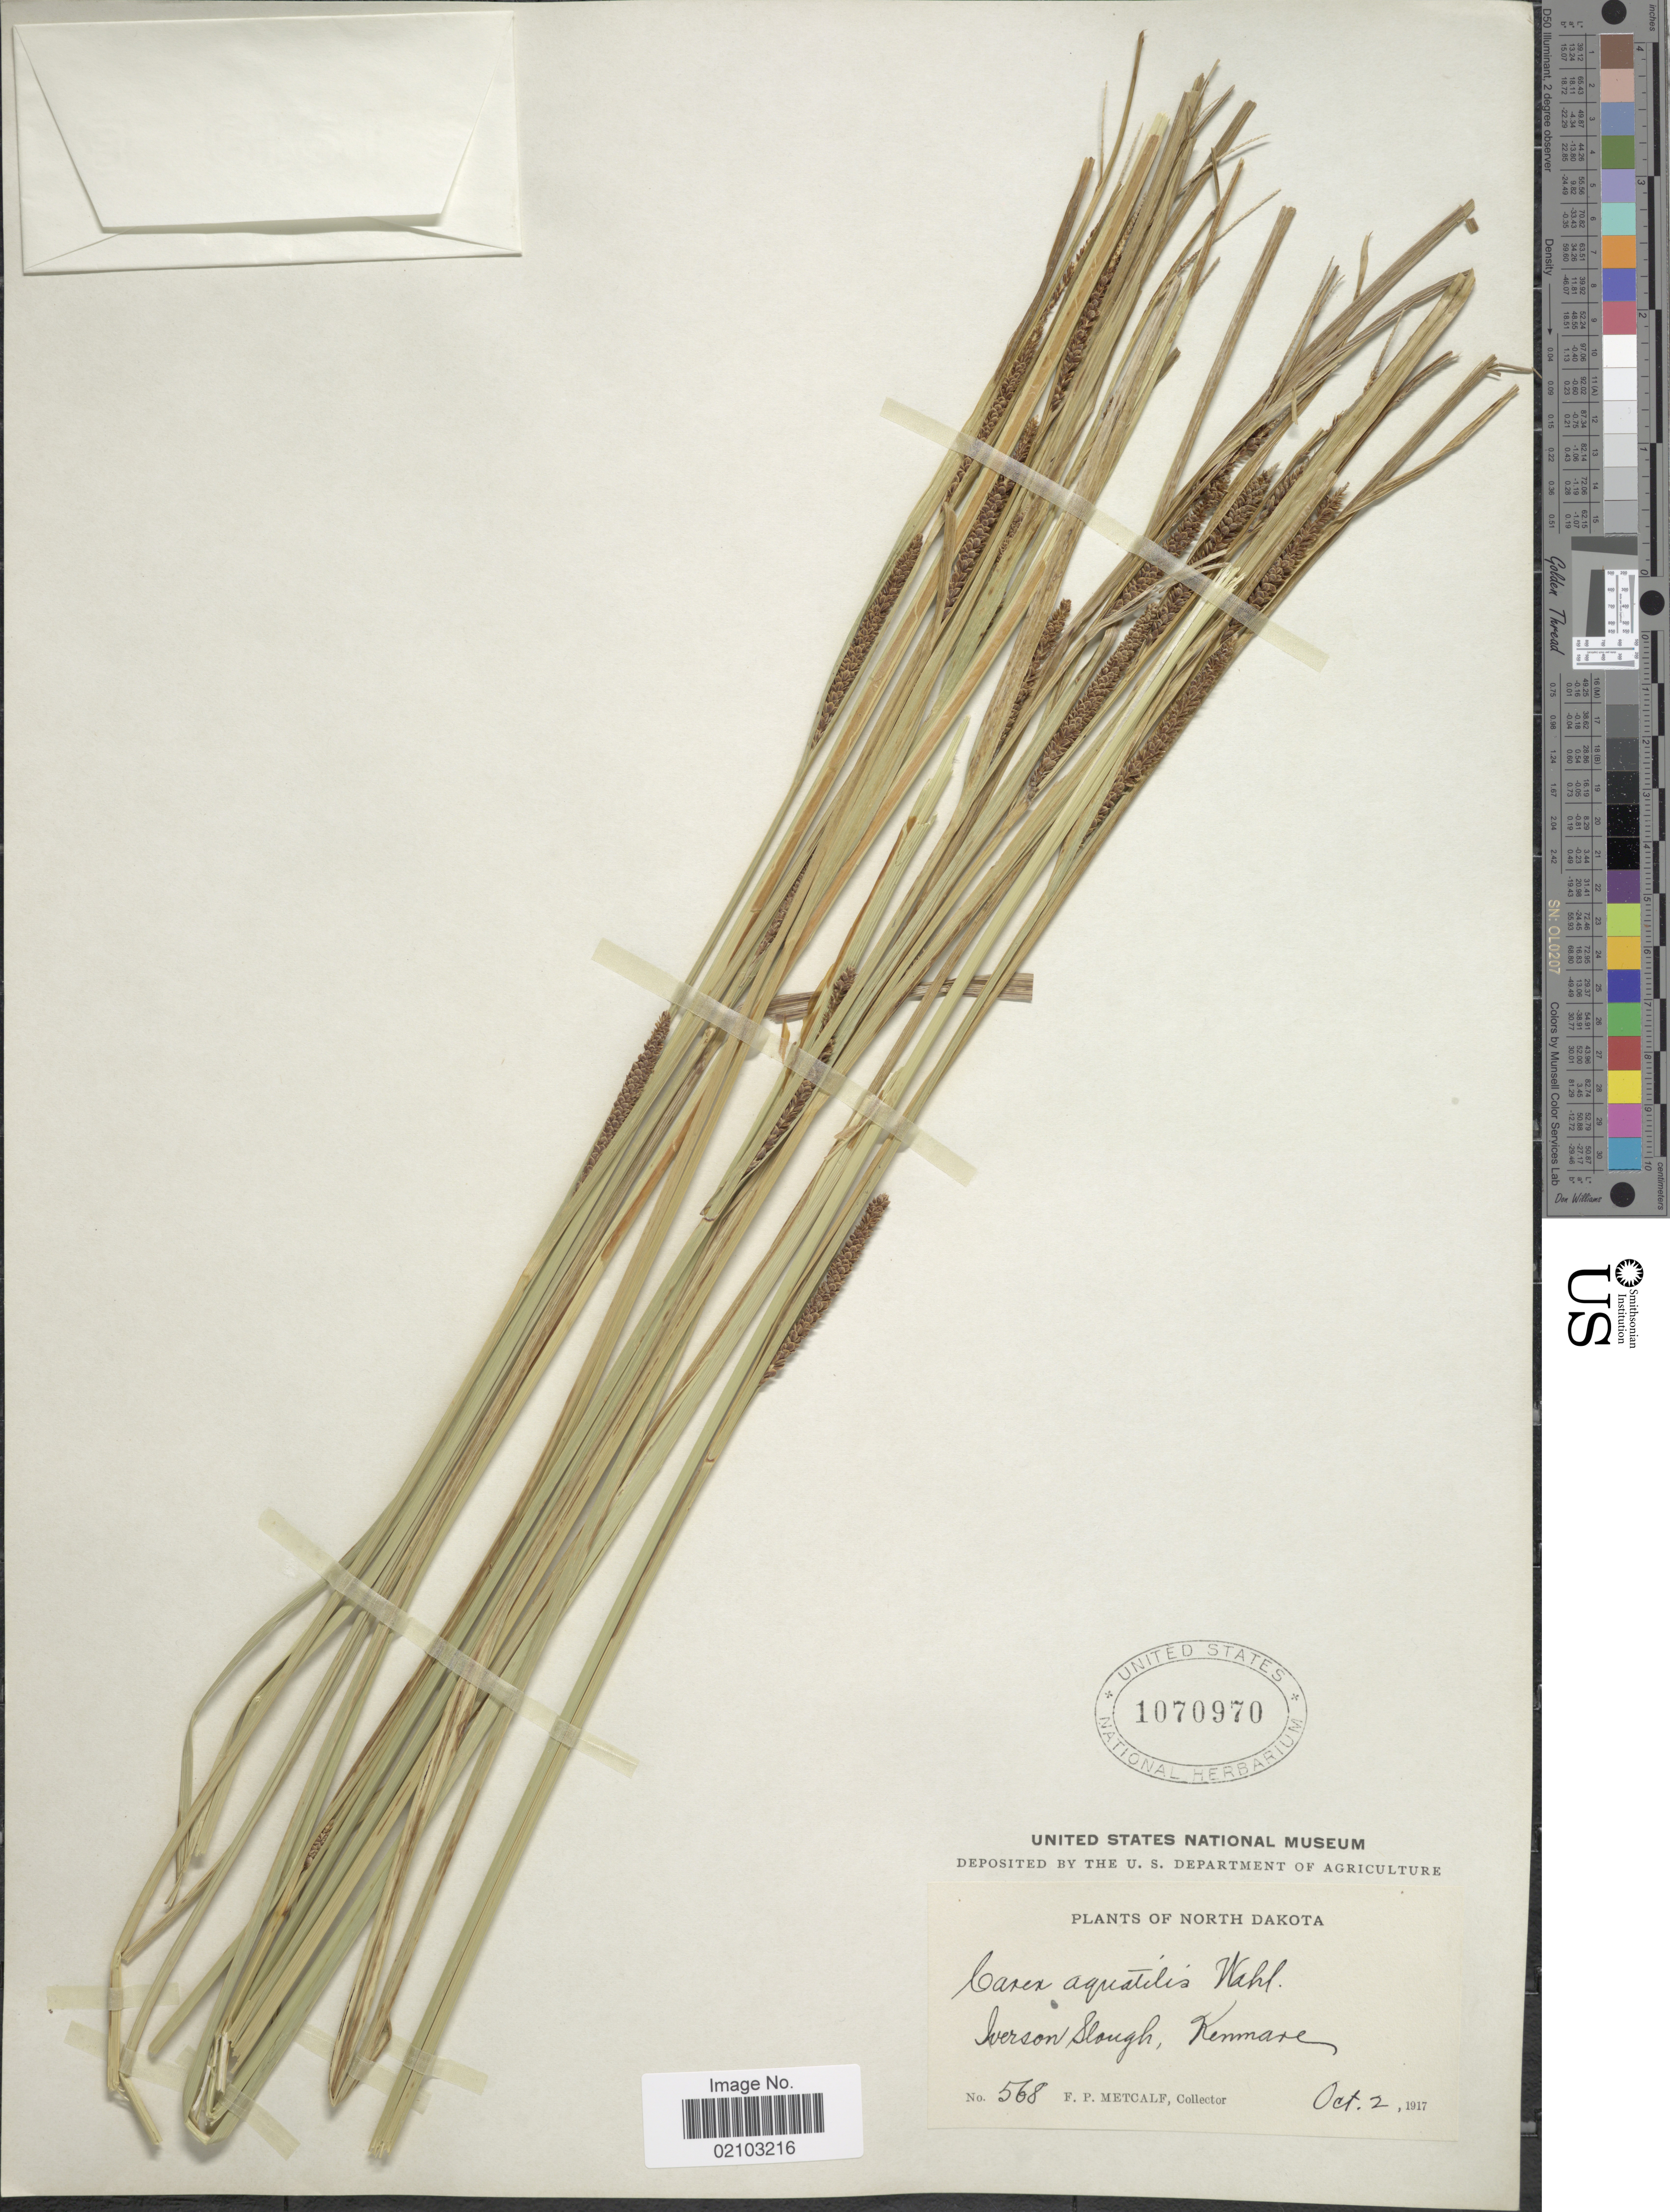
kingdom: Plantae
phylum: Tracheophyta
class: Liliopsida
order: Poales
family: Cyperaceae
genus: Carex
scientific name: Carex aquatilis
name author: Wahlenb.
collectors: F. Metcalf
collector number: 568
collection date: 1917-10-02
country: United States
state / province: North Dakota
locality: Iverson Slough, Kenmare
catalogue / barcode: US 1070970